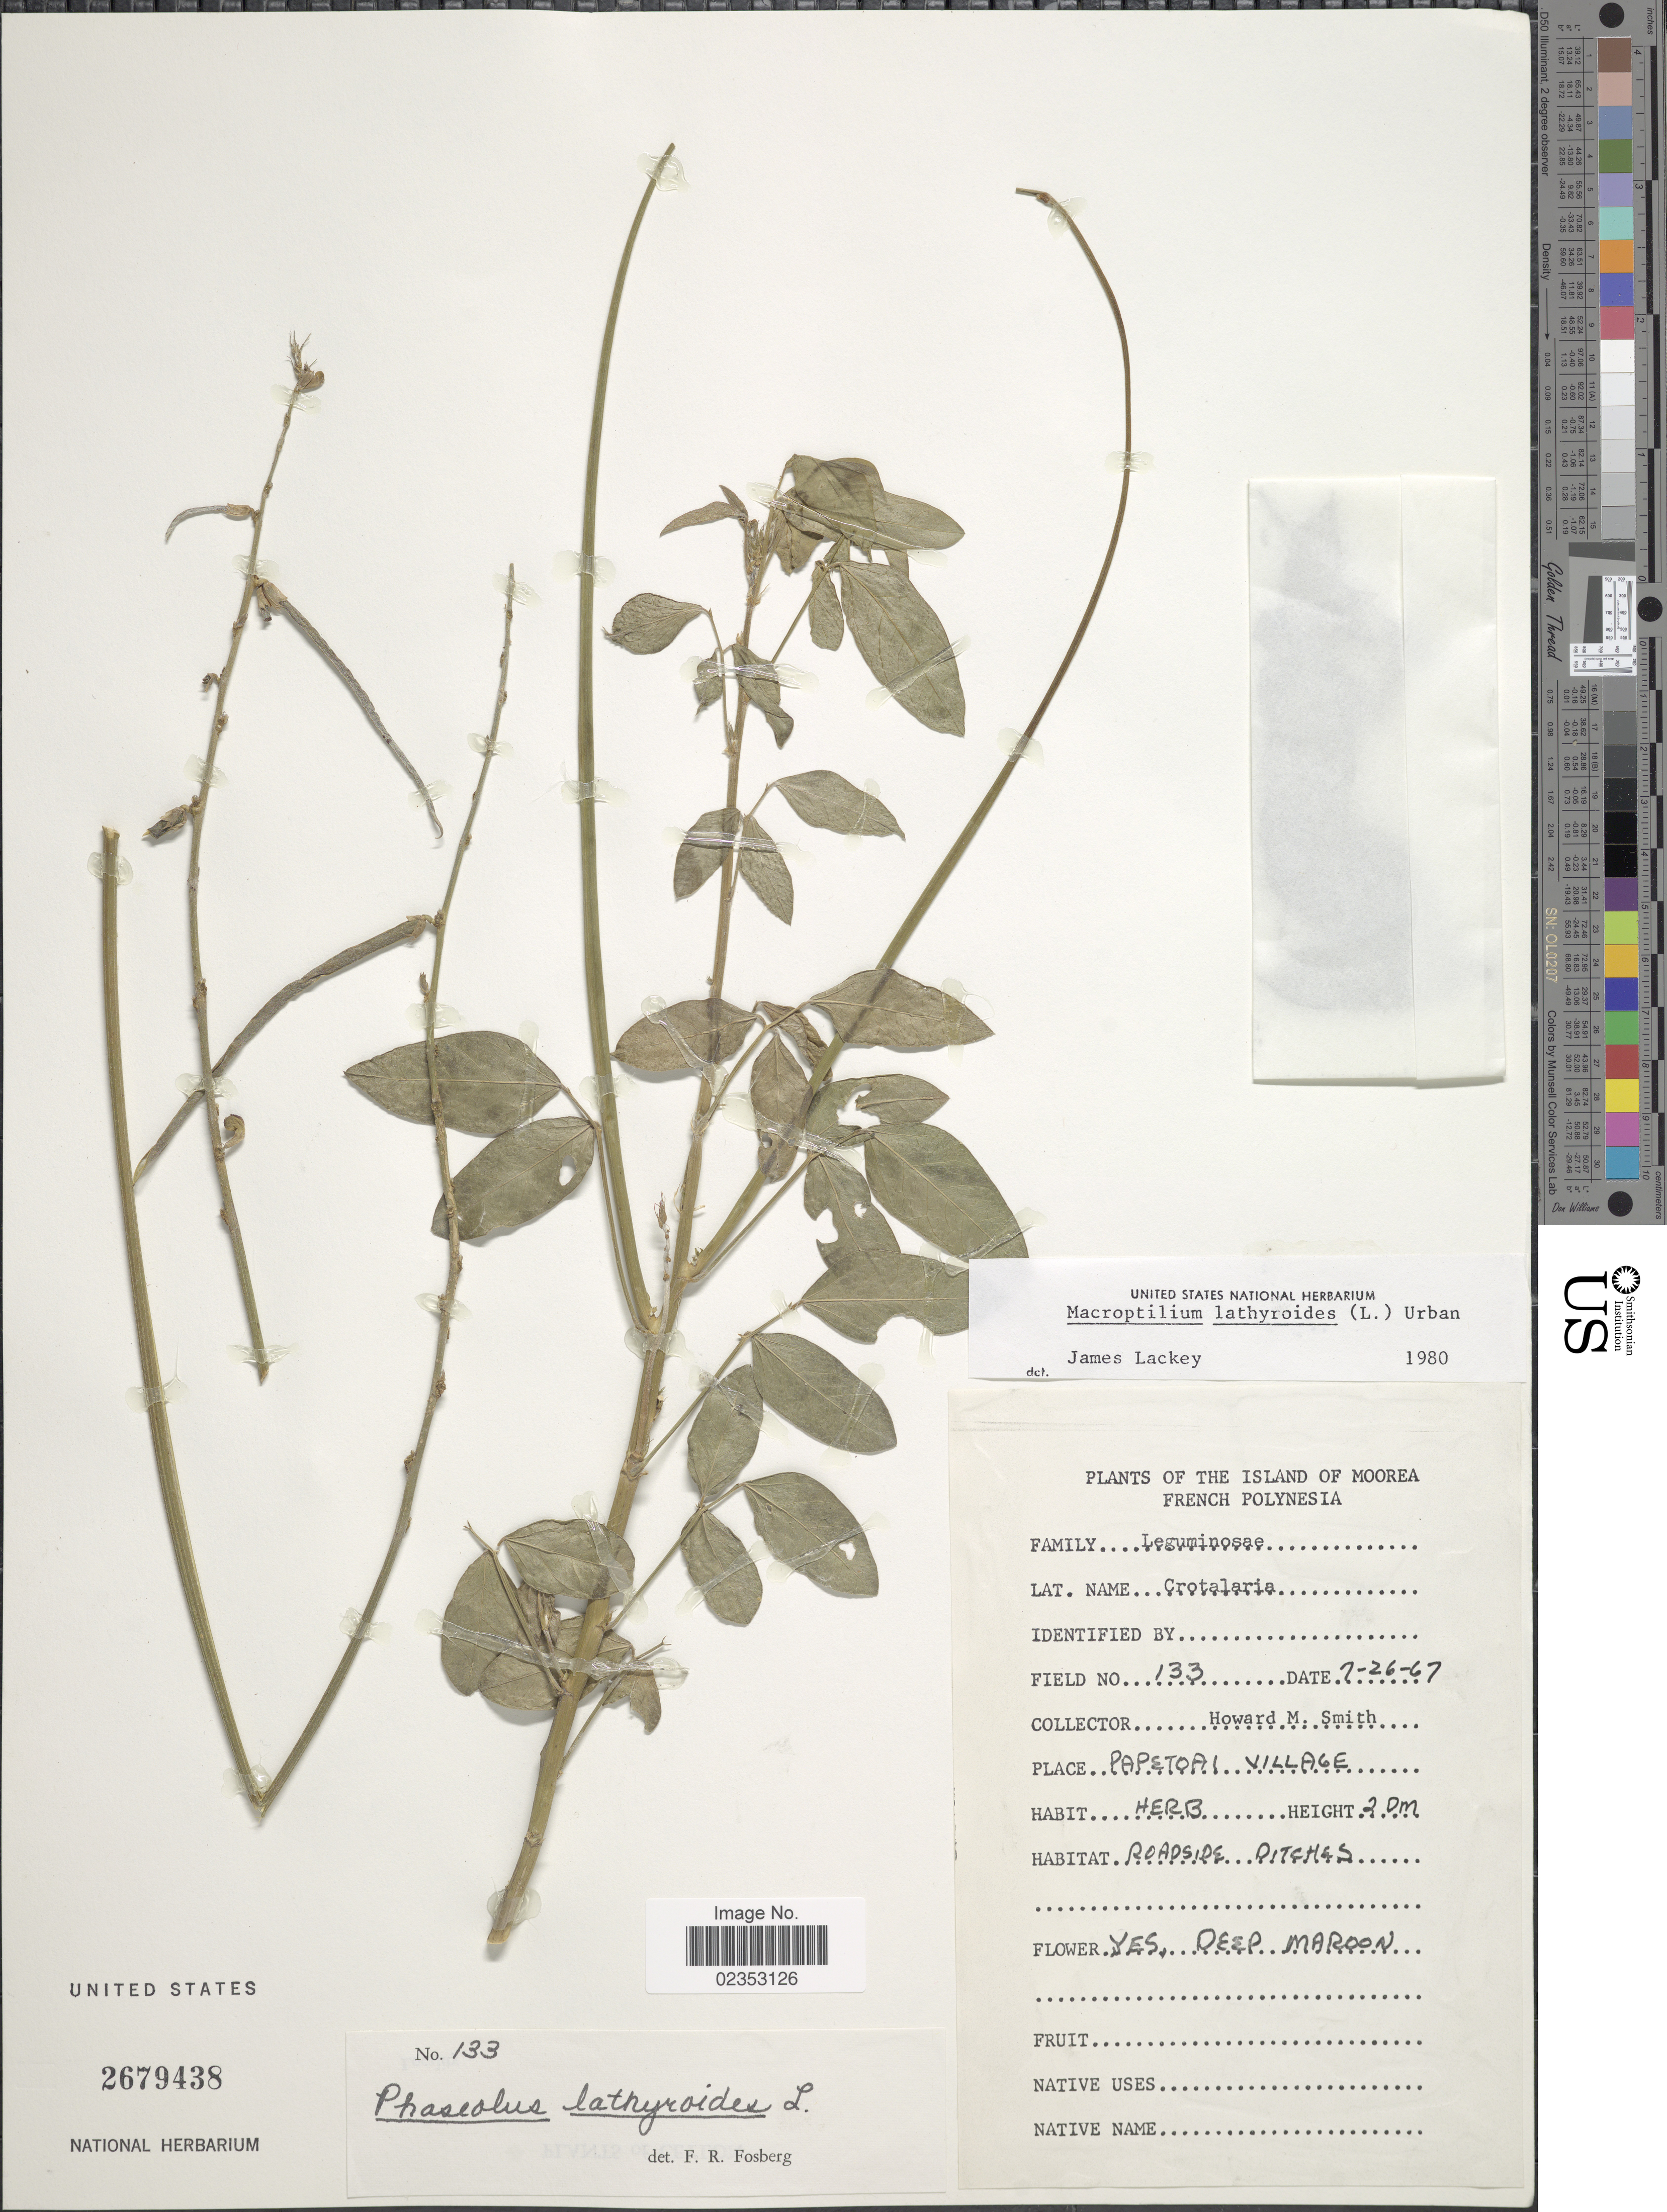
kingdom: Plantae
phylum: Tracheophyta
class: Magnoliopsida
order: Fabales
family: Fabaceae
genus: Macroptilium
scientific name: Macroptilium lathyroides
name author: (L.) Urb.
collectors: H. M. Smith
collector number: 133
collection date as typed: Transcribed d/m/y: 26/7/67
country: French Polynesia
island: Moorea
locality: The Island of Moorea, Roadside Ditches, Papetoai Village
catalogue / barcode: US 2679438